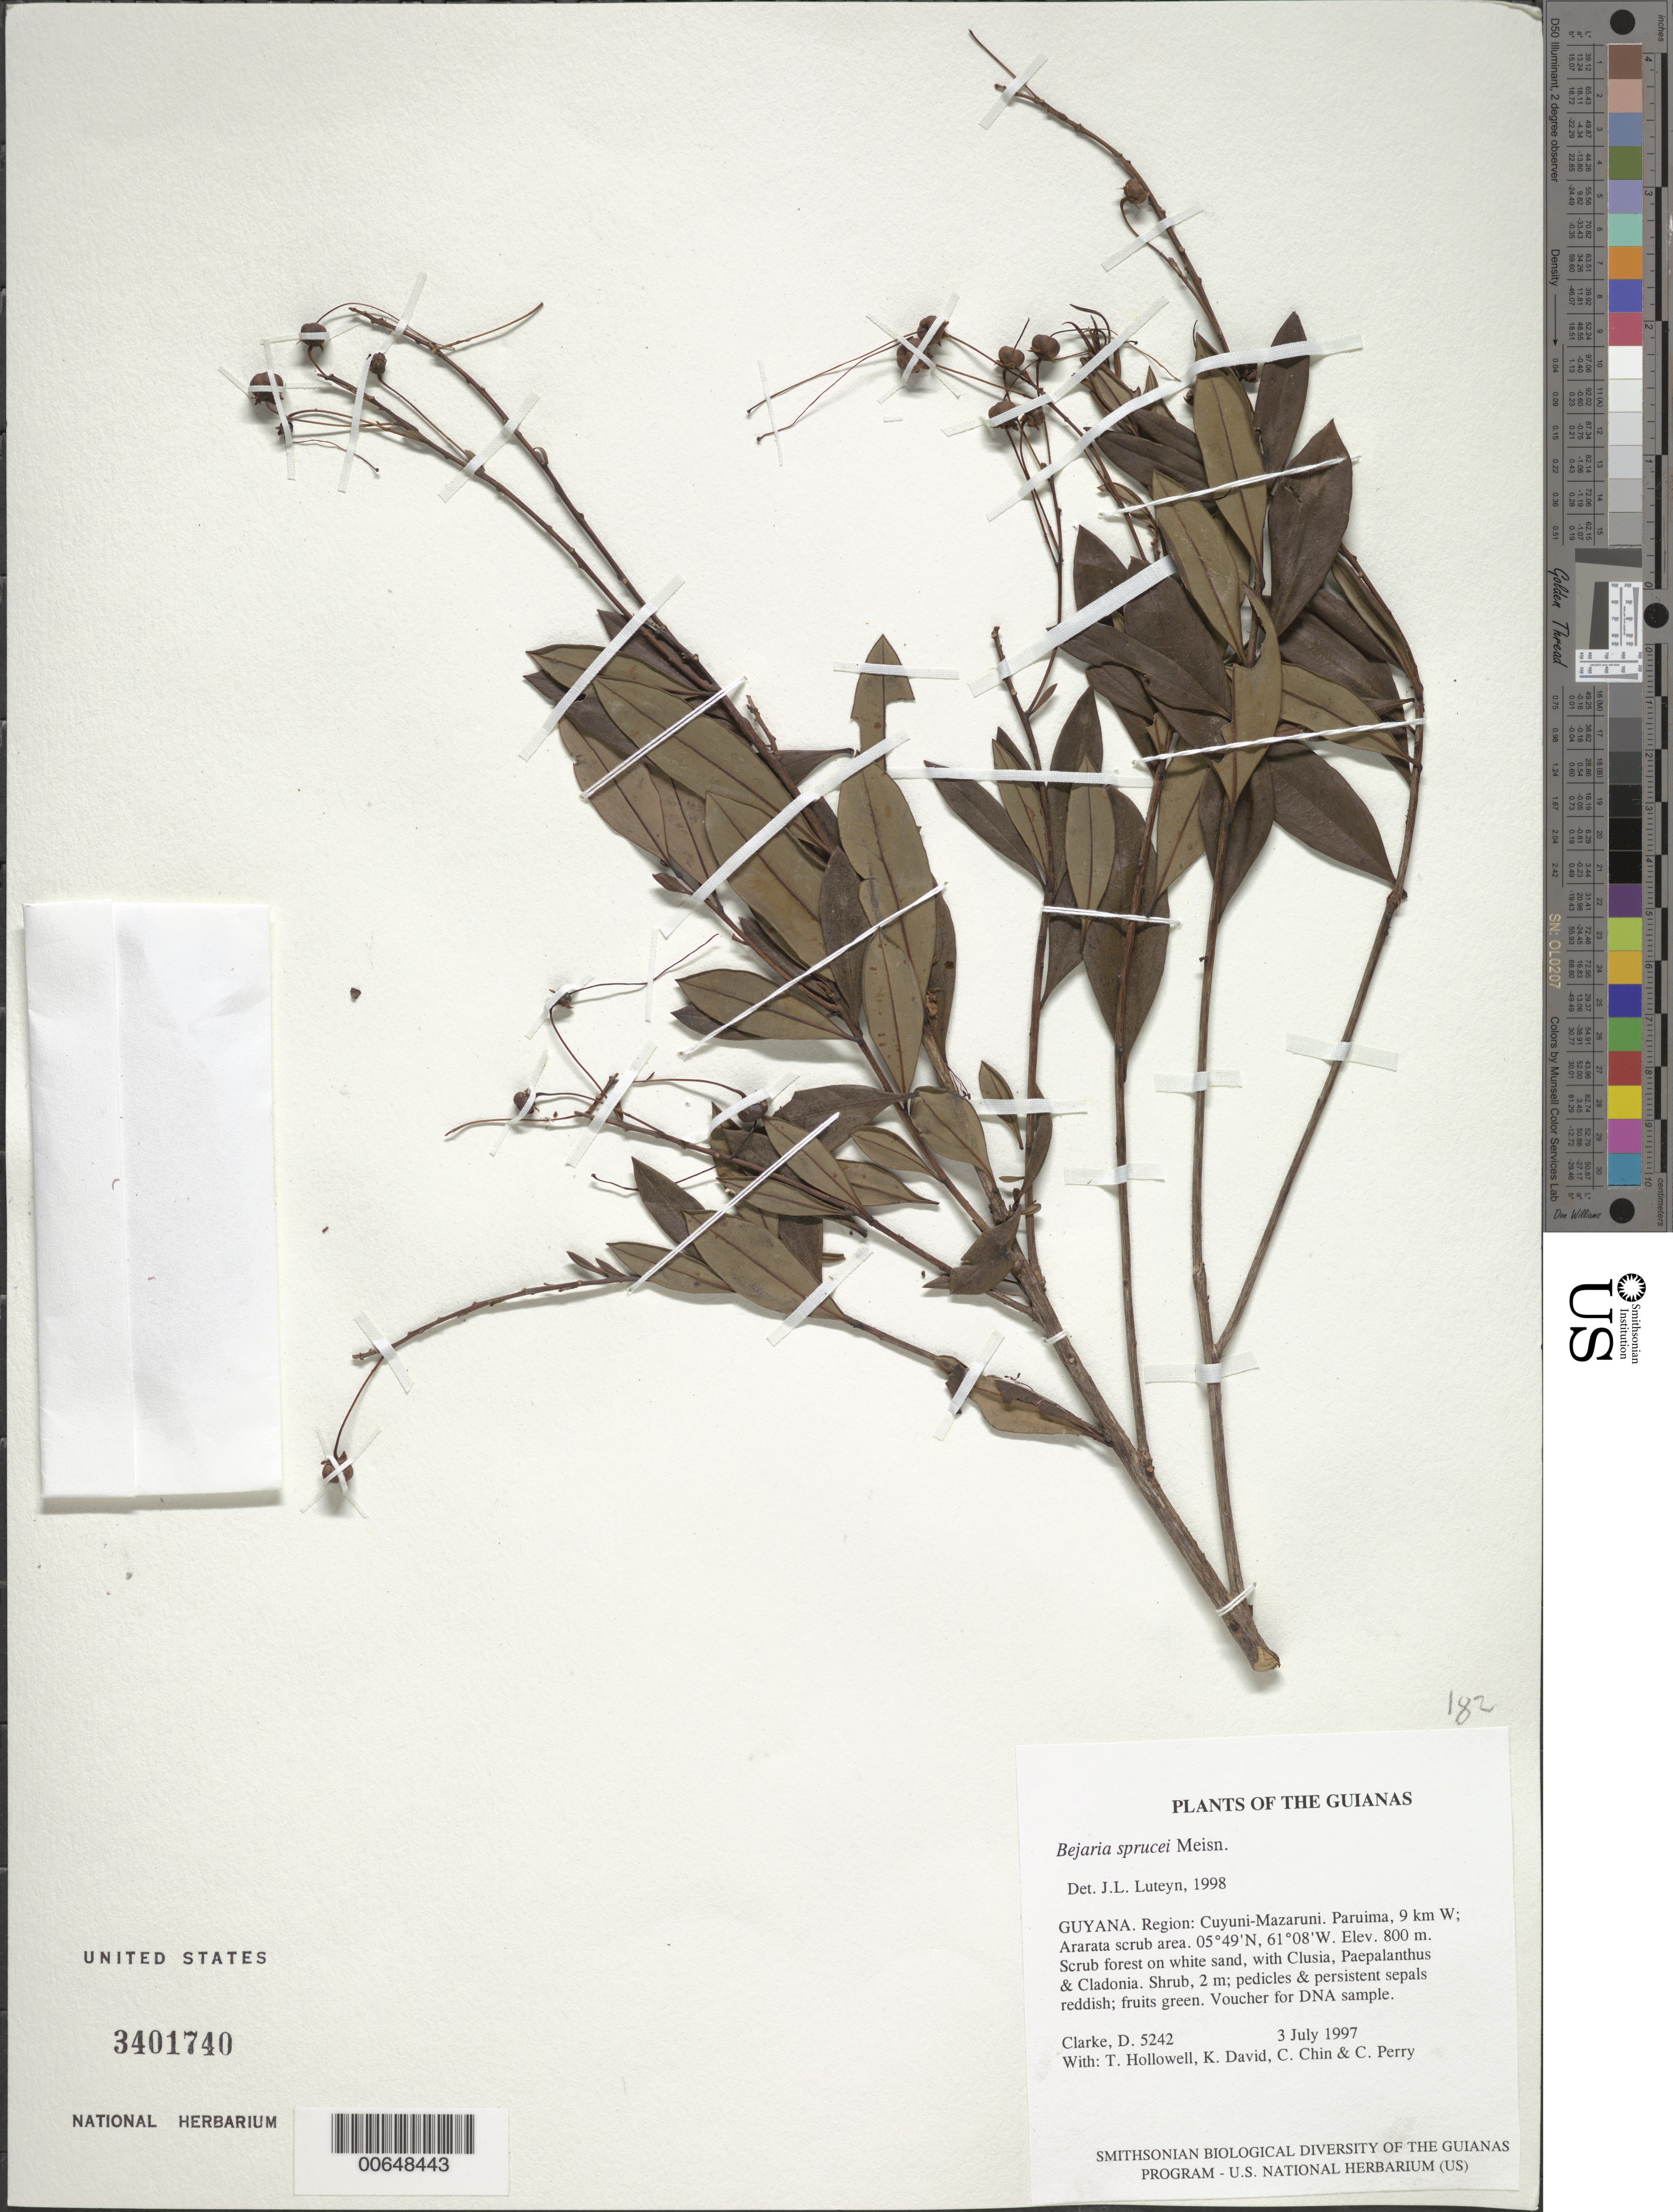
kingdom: Plantae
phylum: Tracheophyta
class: Magnoliopsida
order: Ericales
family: Ericaceae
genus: Bejaria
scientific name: Bejaria sprucei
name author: Meisn.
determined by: Luteyn, J. L.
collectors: H. D. Clarke, T. Hollowell, K. David, C. Chin & C. Perry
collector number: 5242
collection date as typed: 3 July 1997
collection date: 1997-07-03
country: Guyana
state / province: Cuyuni-Mazaruni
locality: Paruima, 9 km W; Ararata scrub area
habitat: Scrub forest on white sand, with Clusia, Paepalanthus & Cladonia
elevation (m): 800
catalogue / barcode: US 3401740